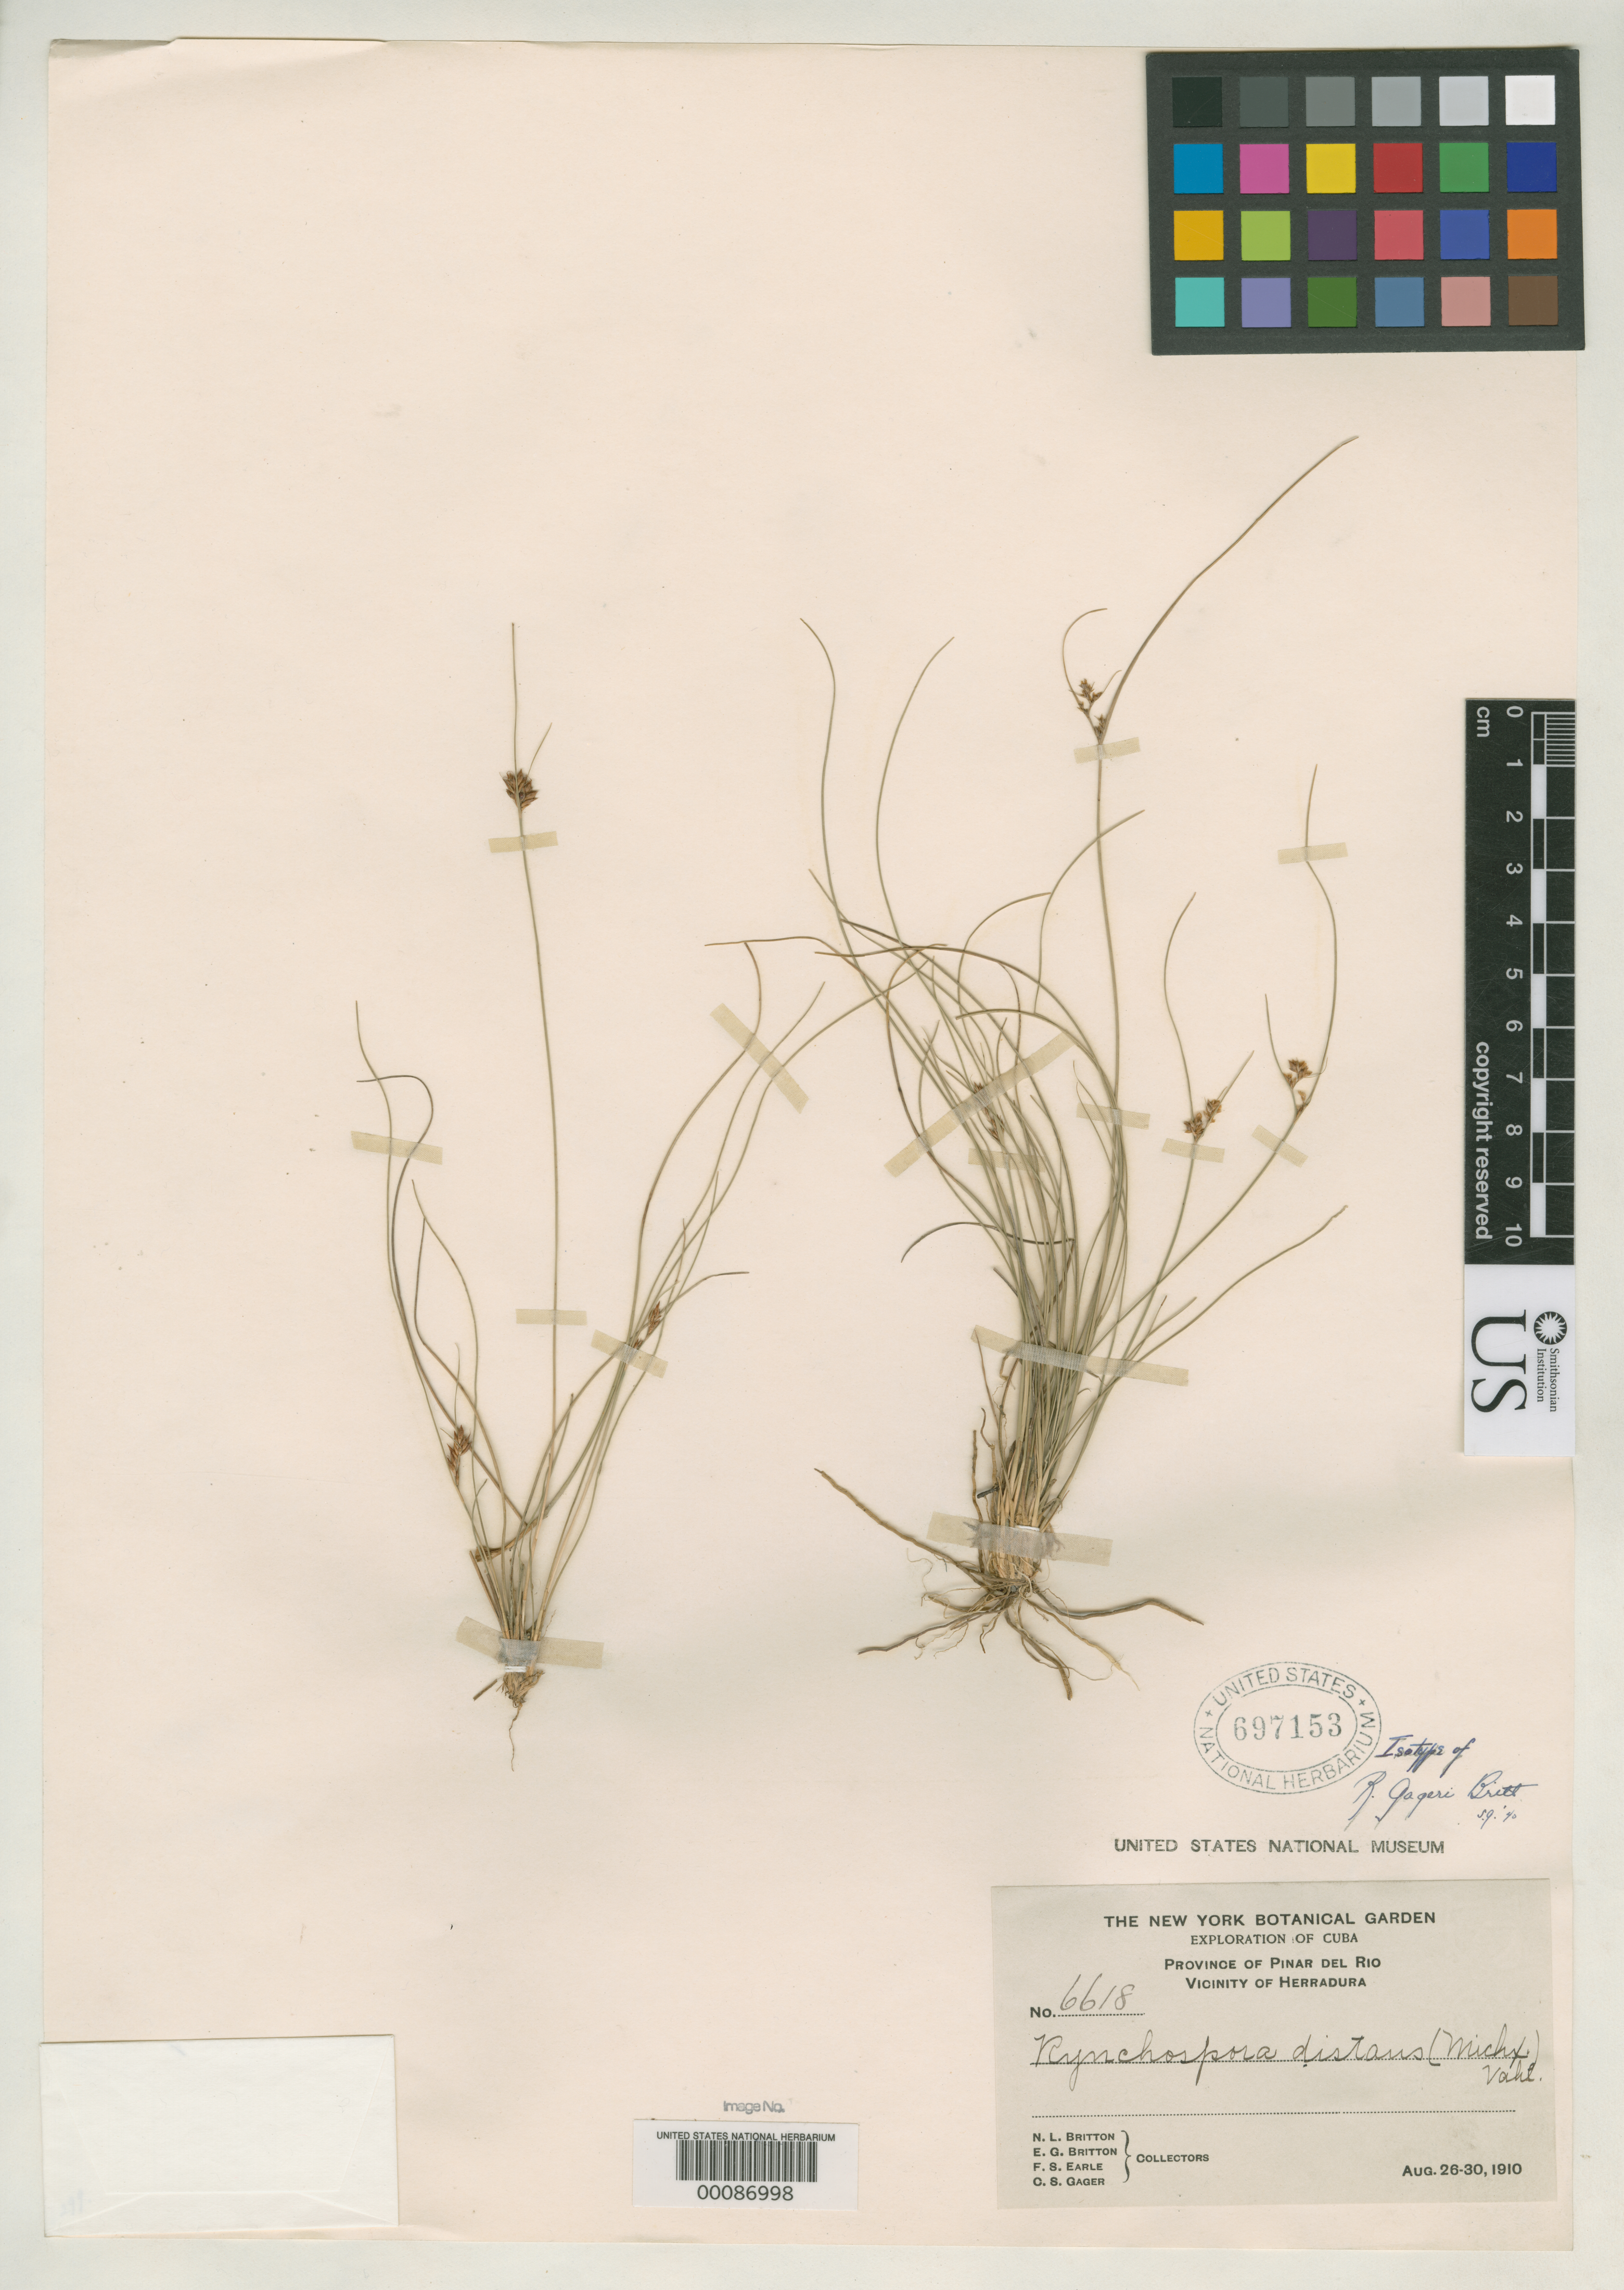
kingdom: Plantae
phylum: Tracheophyta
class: Liliopsida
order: Poales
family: Cyperaceae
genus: Rhynchospora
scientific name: Rhynchospora gageri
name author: Britton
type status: Isotype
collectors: N. Britton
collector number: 6618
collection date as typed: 26 Aug 1910 to 30 Aug 1910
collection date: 1910-08-26/1910-08-30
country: Cuba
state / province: Pinar del Río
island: Greater Antilles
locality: Vicinity of Herradura.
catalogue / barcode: US 697153